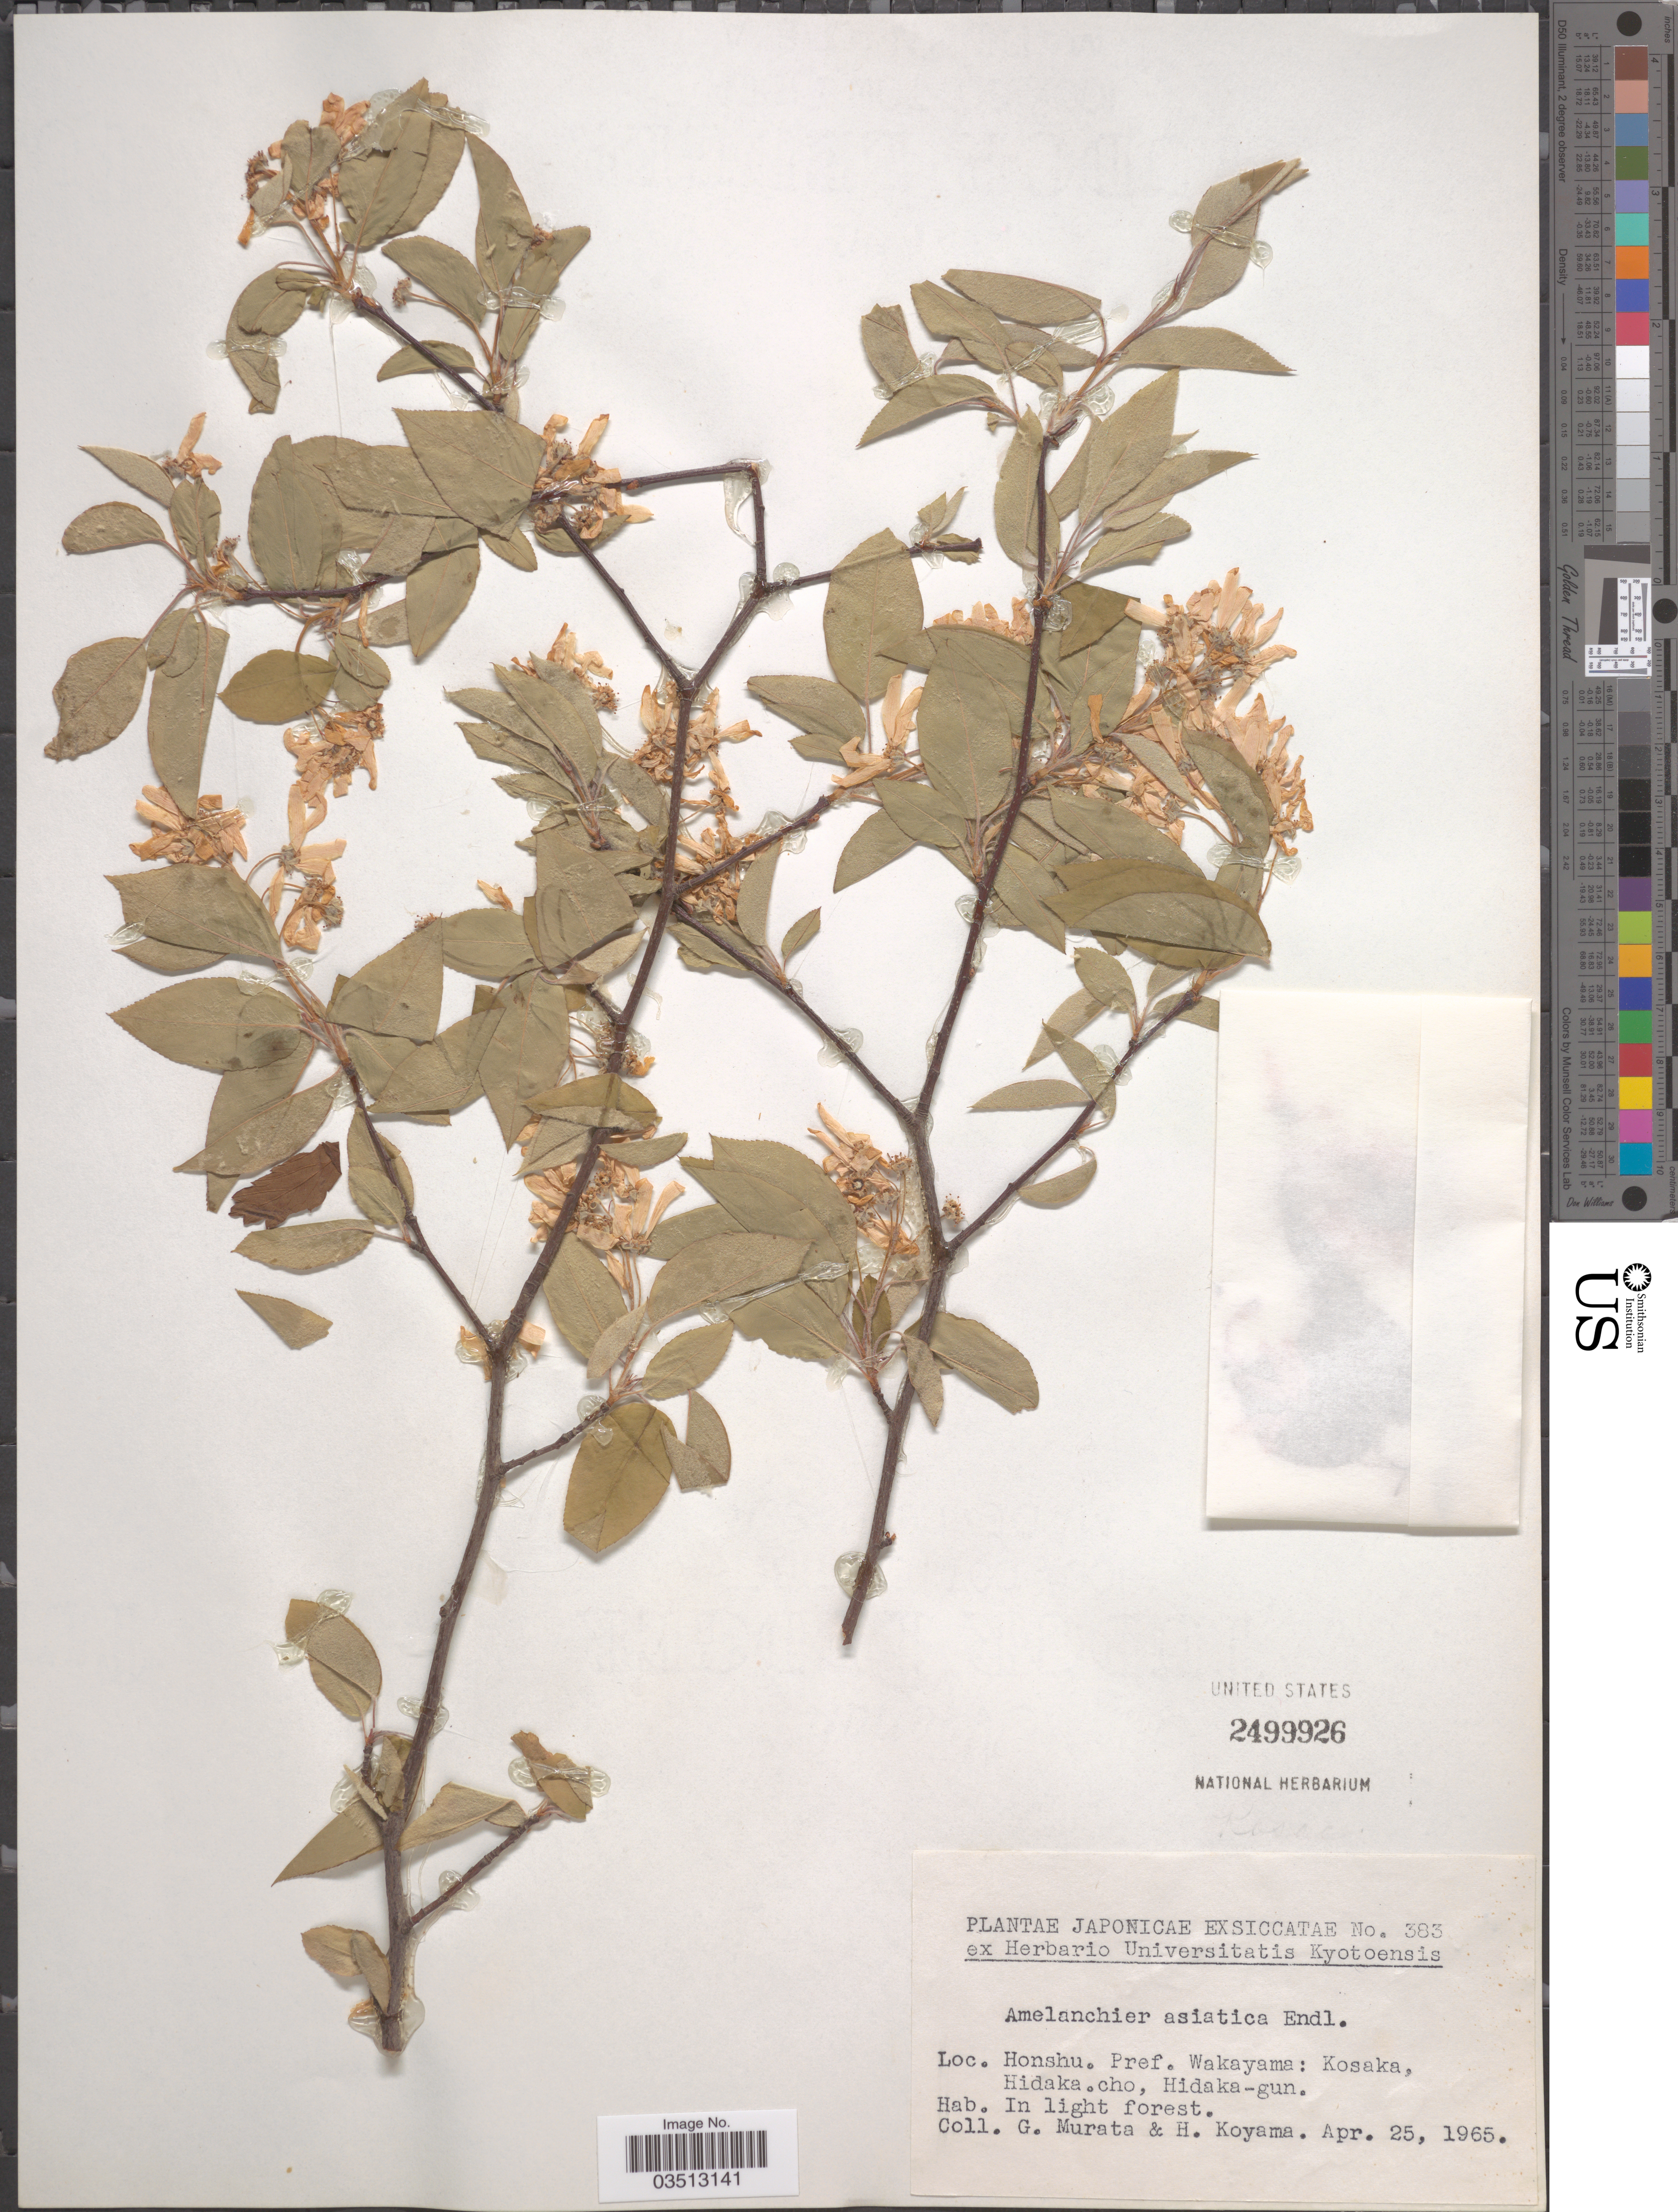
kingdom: Plantae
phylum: Tracheophyta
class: Magnoliopsida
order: Rosales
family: Rosaceae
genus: Amelanchier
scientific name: Amelanchier asiatica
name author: (Siebold & Zucc.) Endl. ex Walp.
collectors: G. Murata & H. Koyama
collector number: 383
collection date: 1965-04-25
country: Japan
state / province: Wakayama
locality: Honshu. Pref. Wakayama: Kosaka, Hidaka.cho, Hidaka-gun.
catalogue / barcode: US 2499926